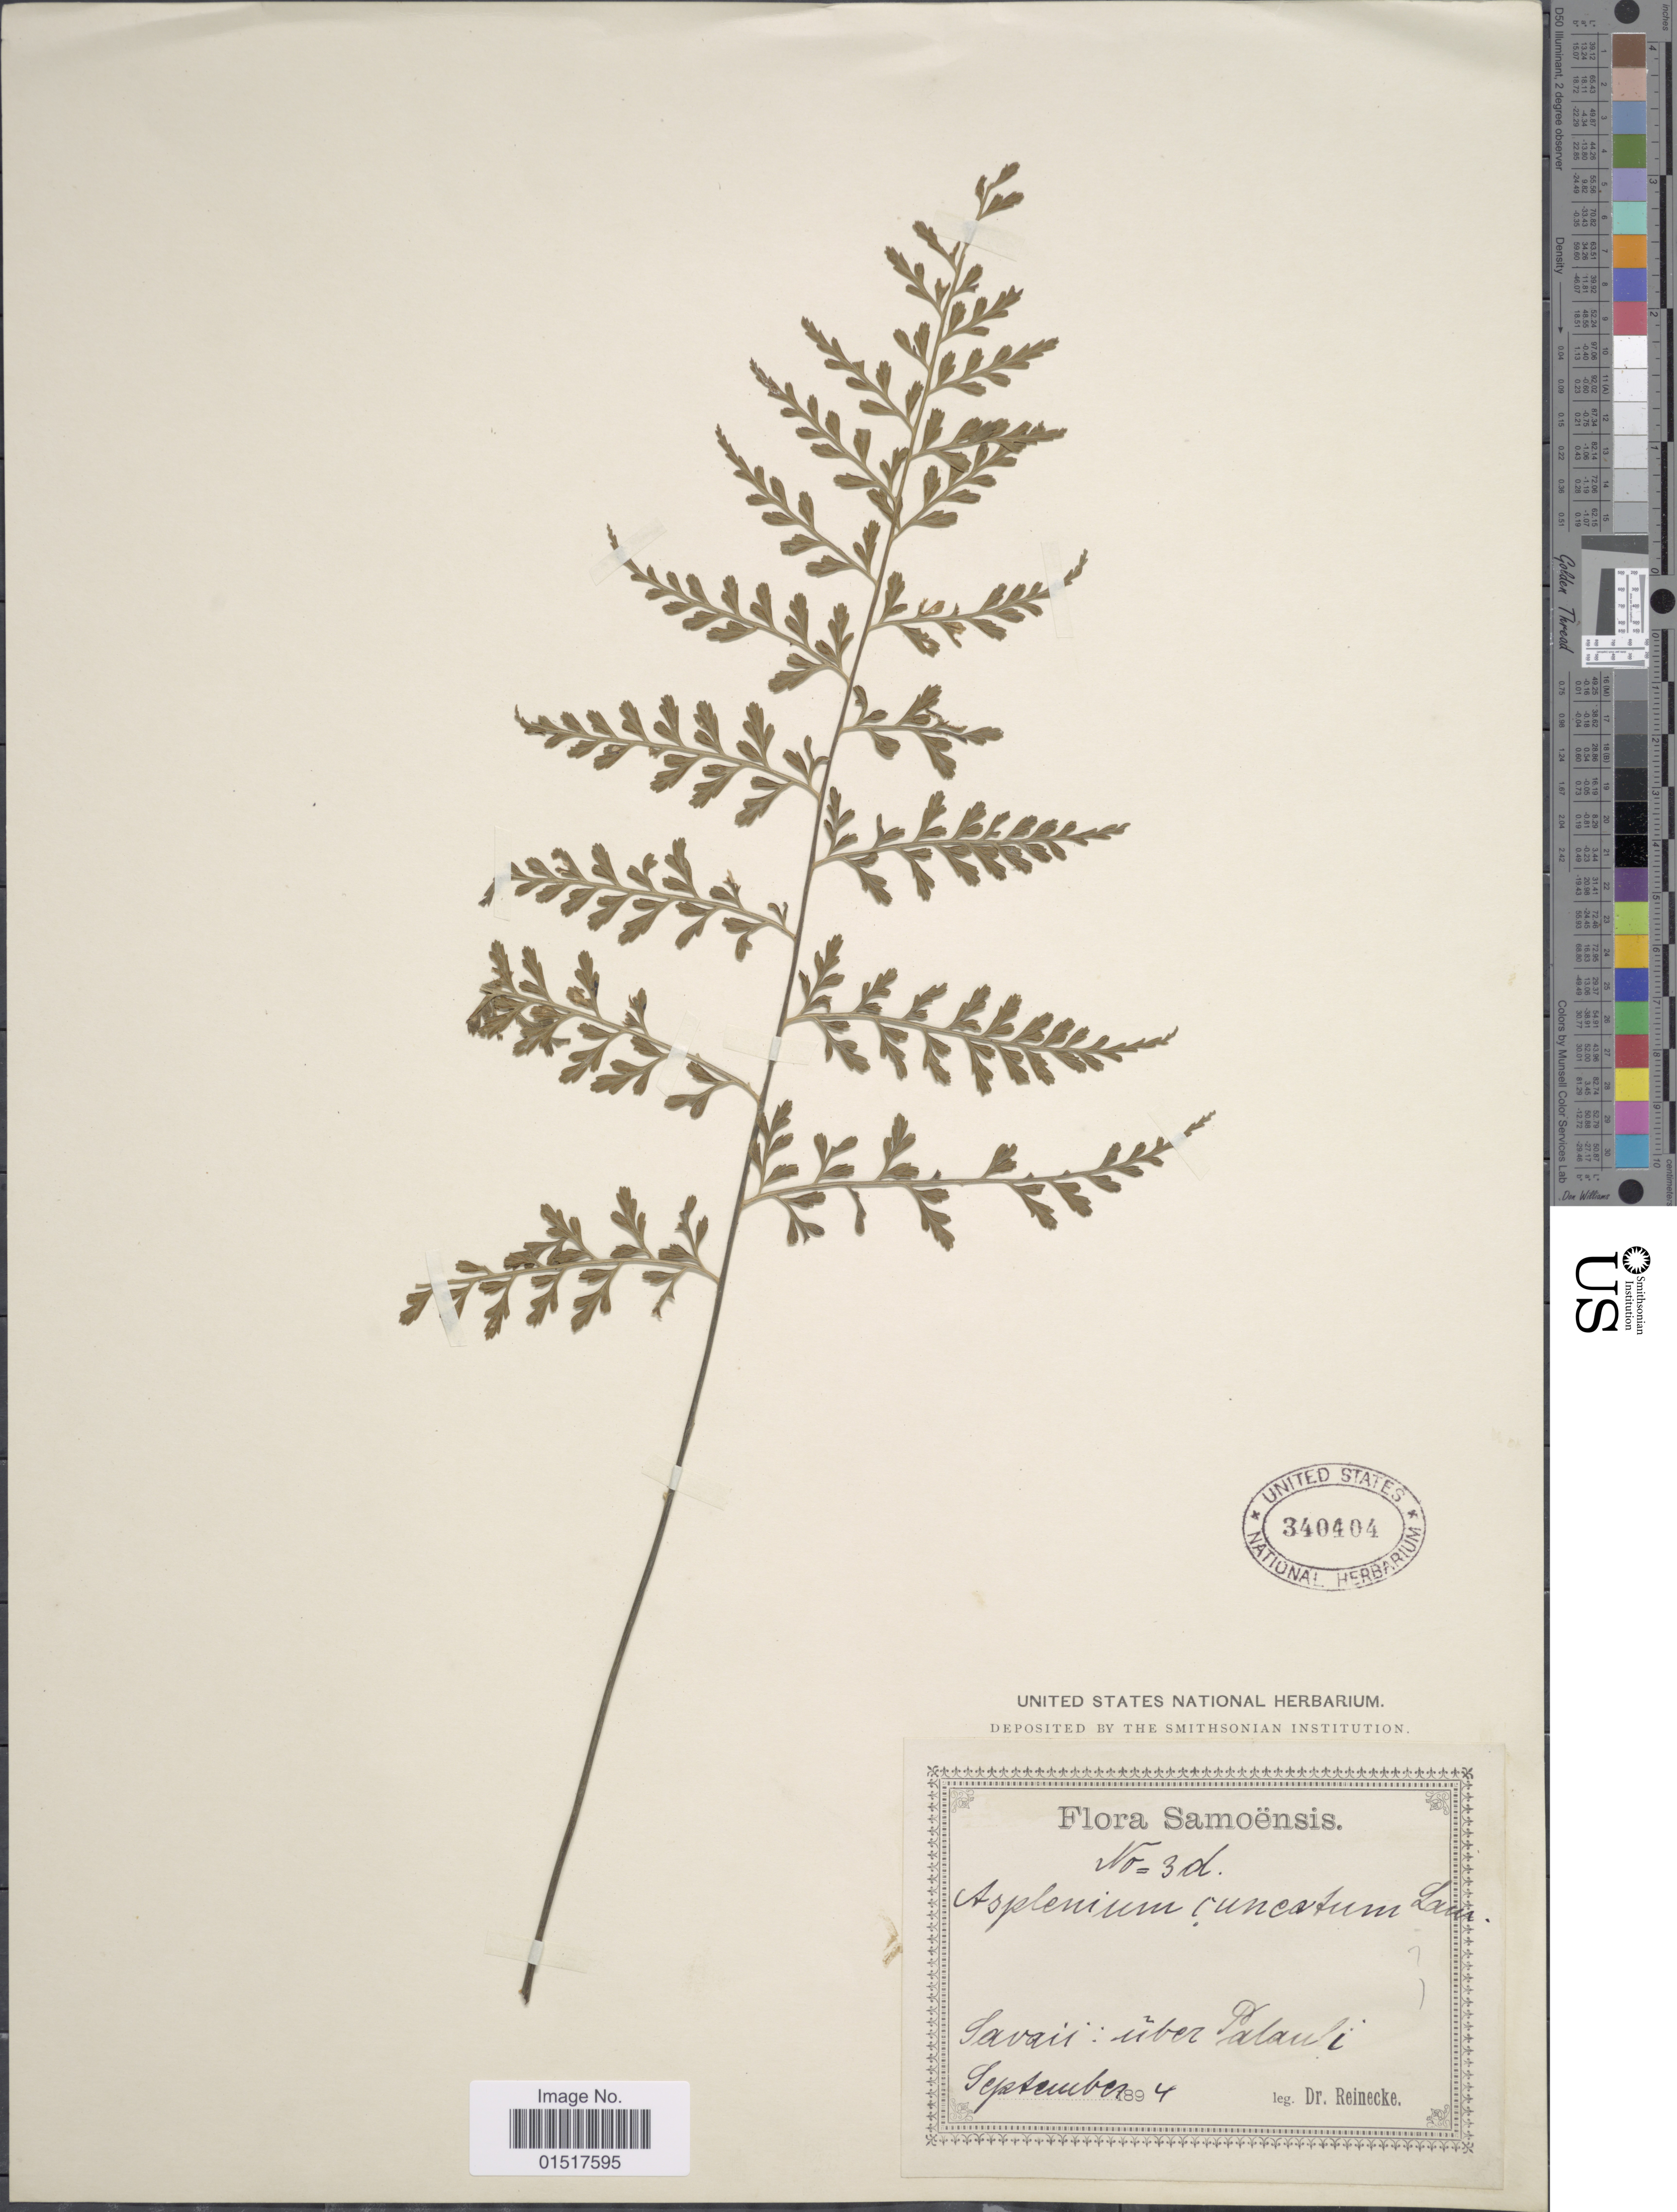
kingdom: Plantae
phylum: Tracheophyta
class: Polypodiopsida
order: Polypodiales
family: Aspleniaceae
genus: Asplenium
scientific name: Asplenium cuneatum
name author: Lam.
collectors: -- Reinecke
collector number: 3d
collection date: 1894-09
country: Samoa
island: Savai'i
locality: Samoënsis. Savaii: über Palauli.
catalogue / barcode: US 340404